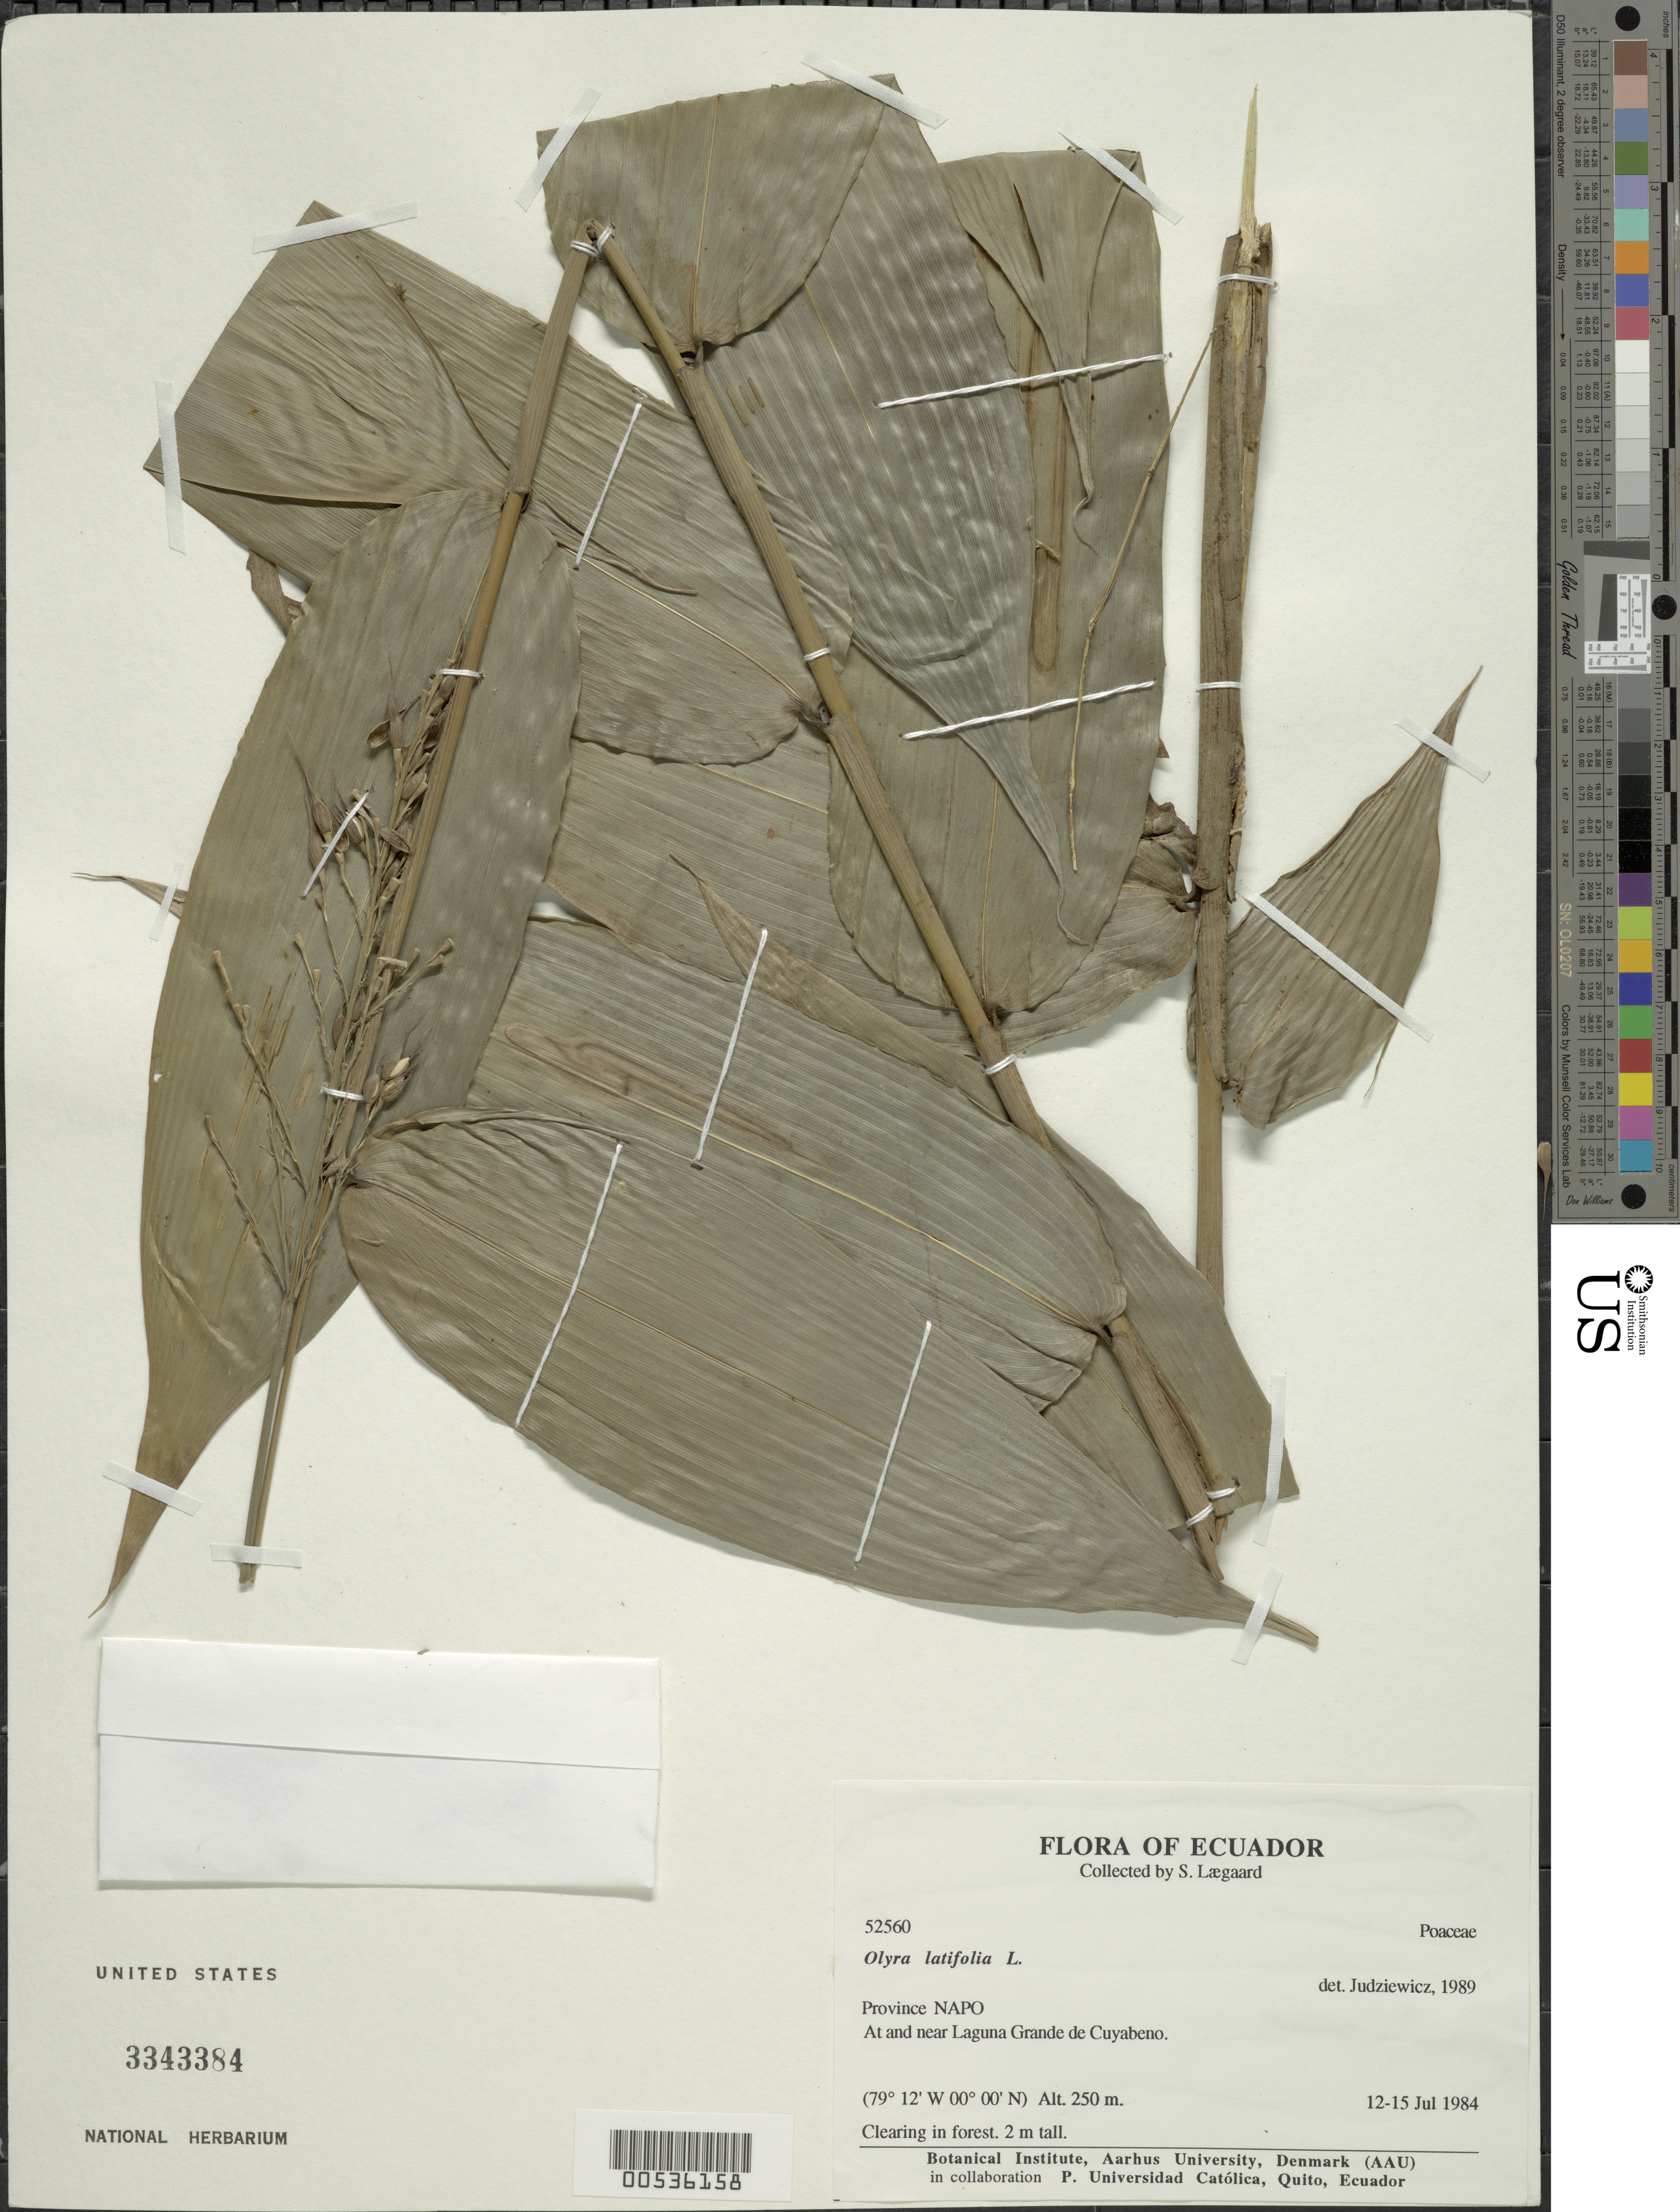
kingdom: Plantae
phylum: Tracheophyta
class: Liliopsida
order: Poales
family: Poaceae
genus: Olyra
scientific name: Olyra latifolia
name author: L.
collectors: S. Lægaard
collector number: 52560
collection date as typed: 12 Jul 1984 to 15 Jul 1984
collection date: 1984-07-12/1984-07-15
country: Ecuador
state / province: Napo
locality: Near Laguna Grande de cuyabeno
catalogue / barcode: US 3343384